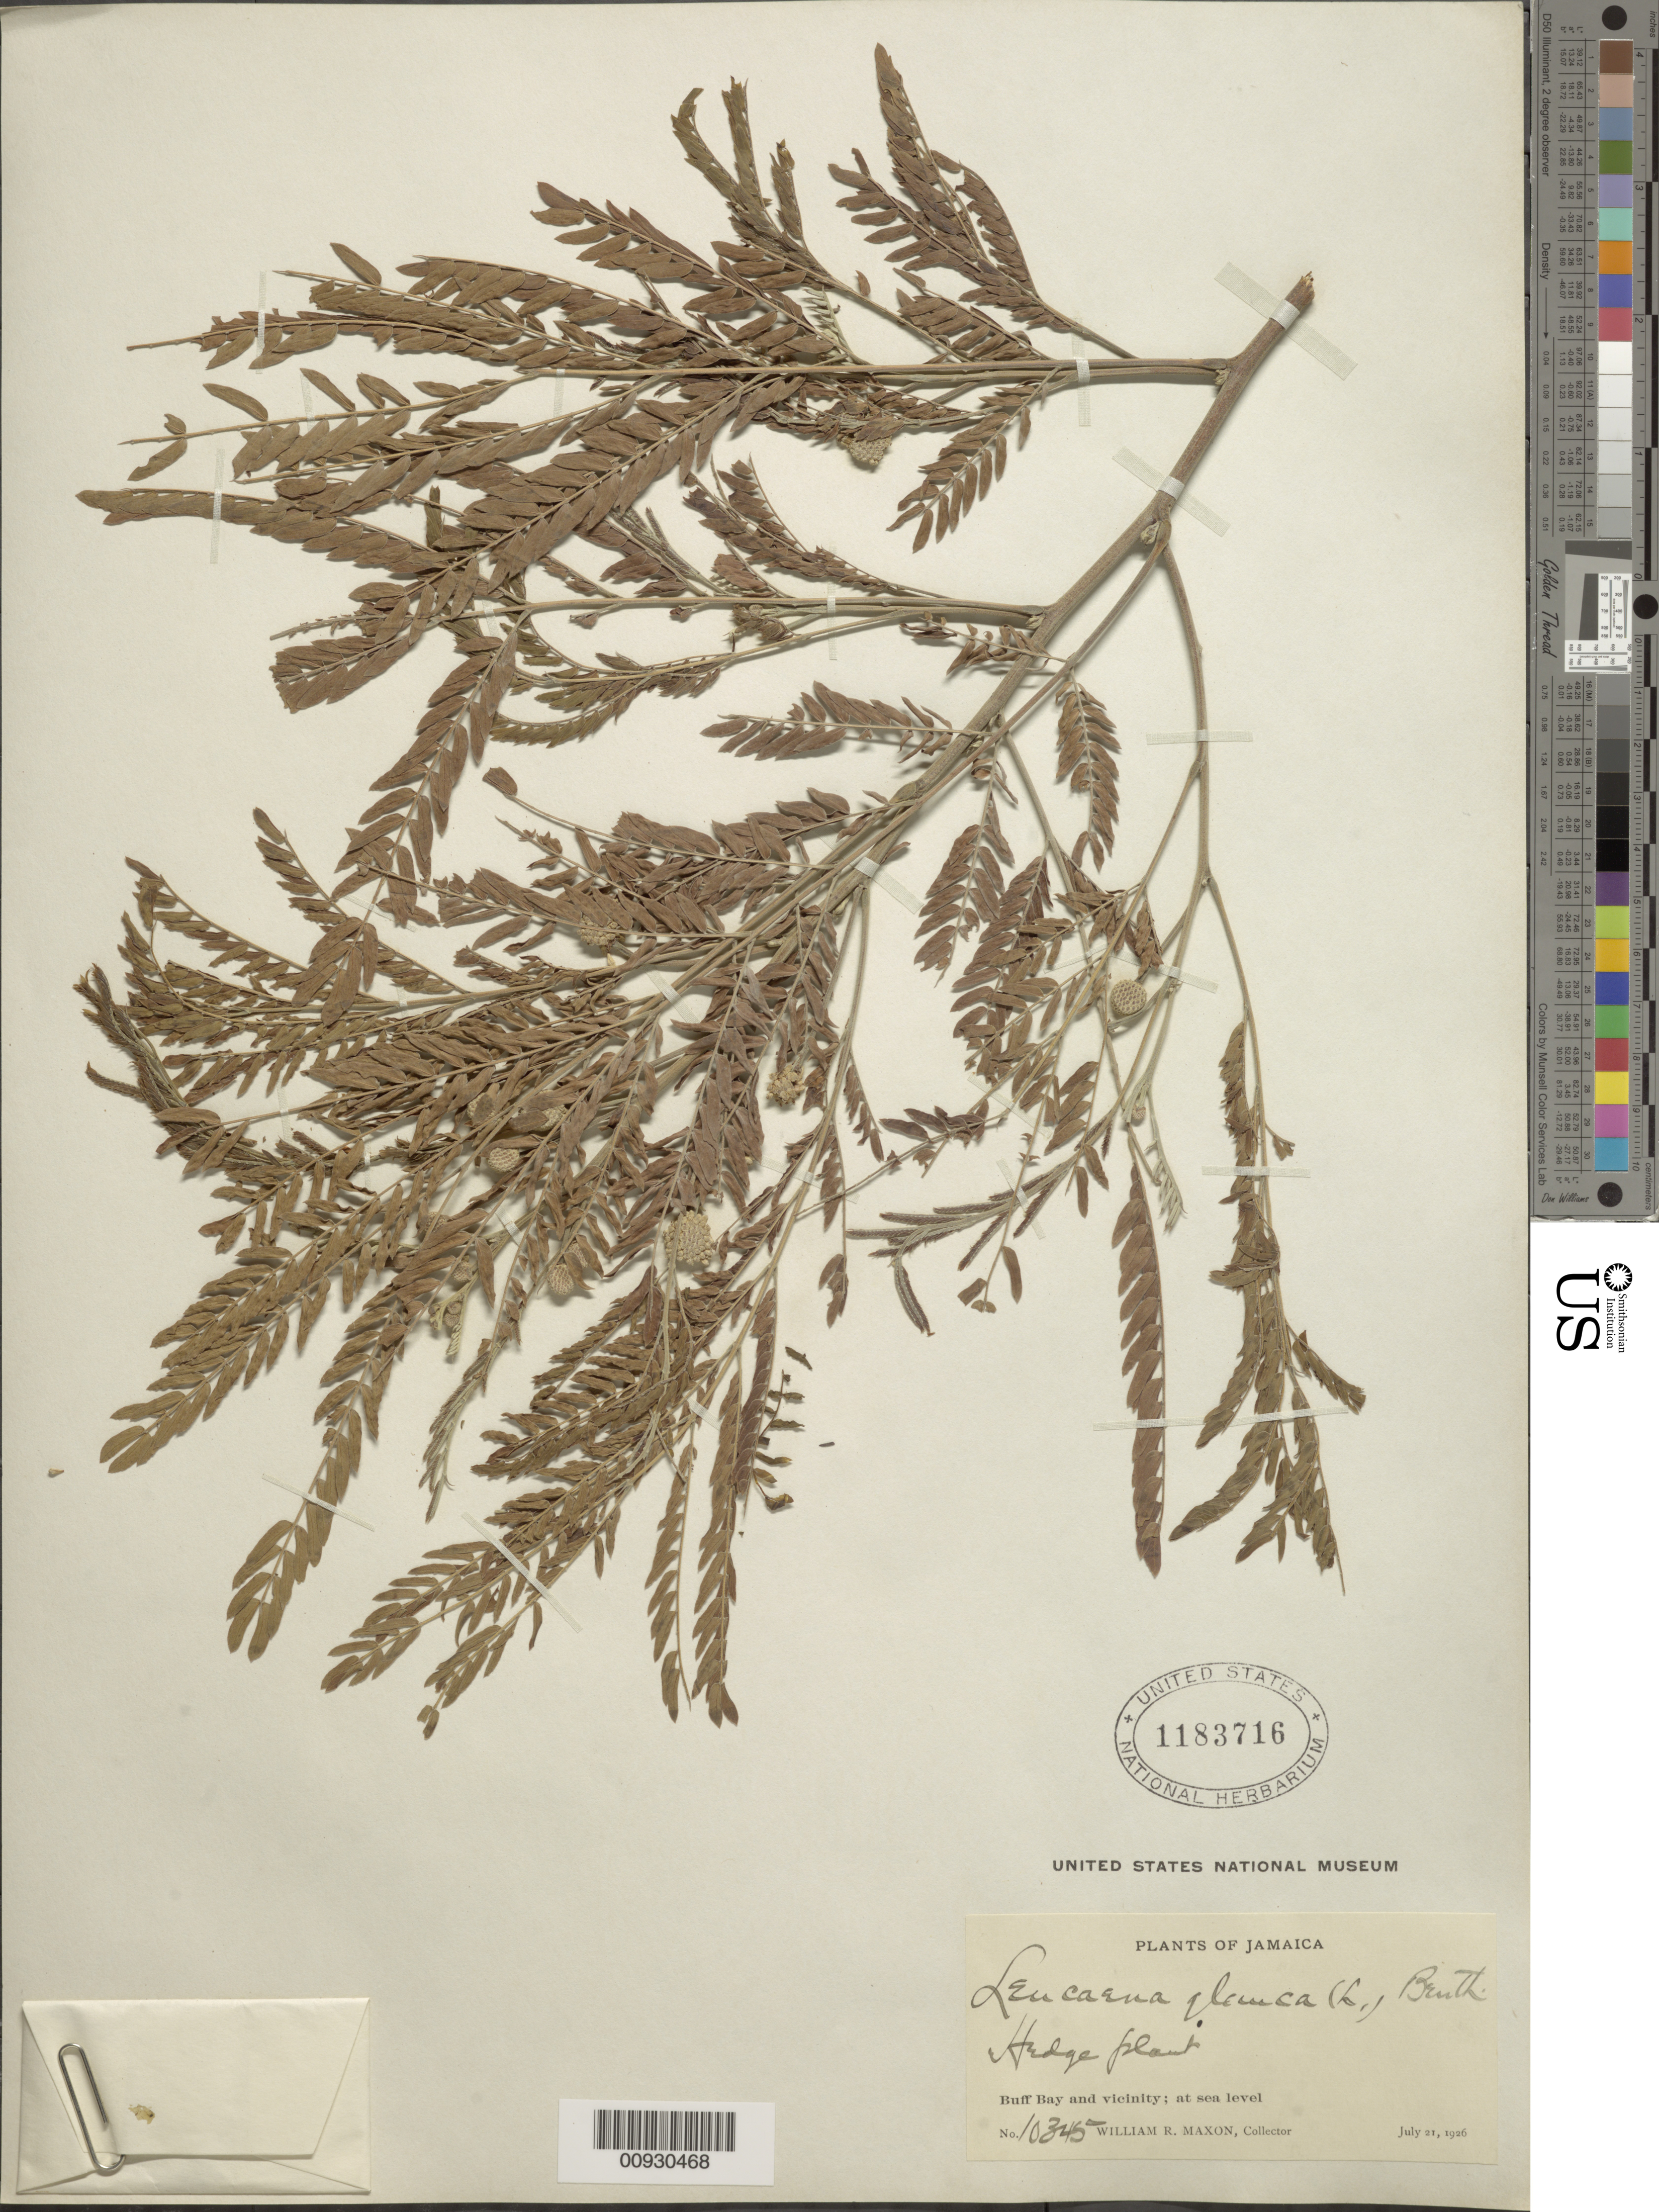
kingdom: Plantae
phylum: Tracheophyta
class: Magnoliopsida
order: Fabales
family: Fabaceae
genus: Leucaena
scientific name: Leucaena leucocephala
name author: (Lam.) de Wit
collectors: W. R. Maxon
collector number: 10345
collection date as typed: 21 Jul 1926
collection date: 1926-07-21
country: Jamaica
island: Jamaica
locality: Buff Bay and vicinity; at sea level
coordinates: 0 N, 0 E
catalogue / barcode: US 1183716